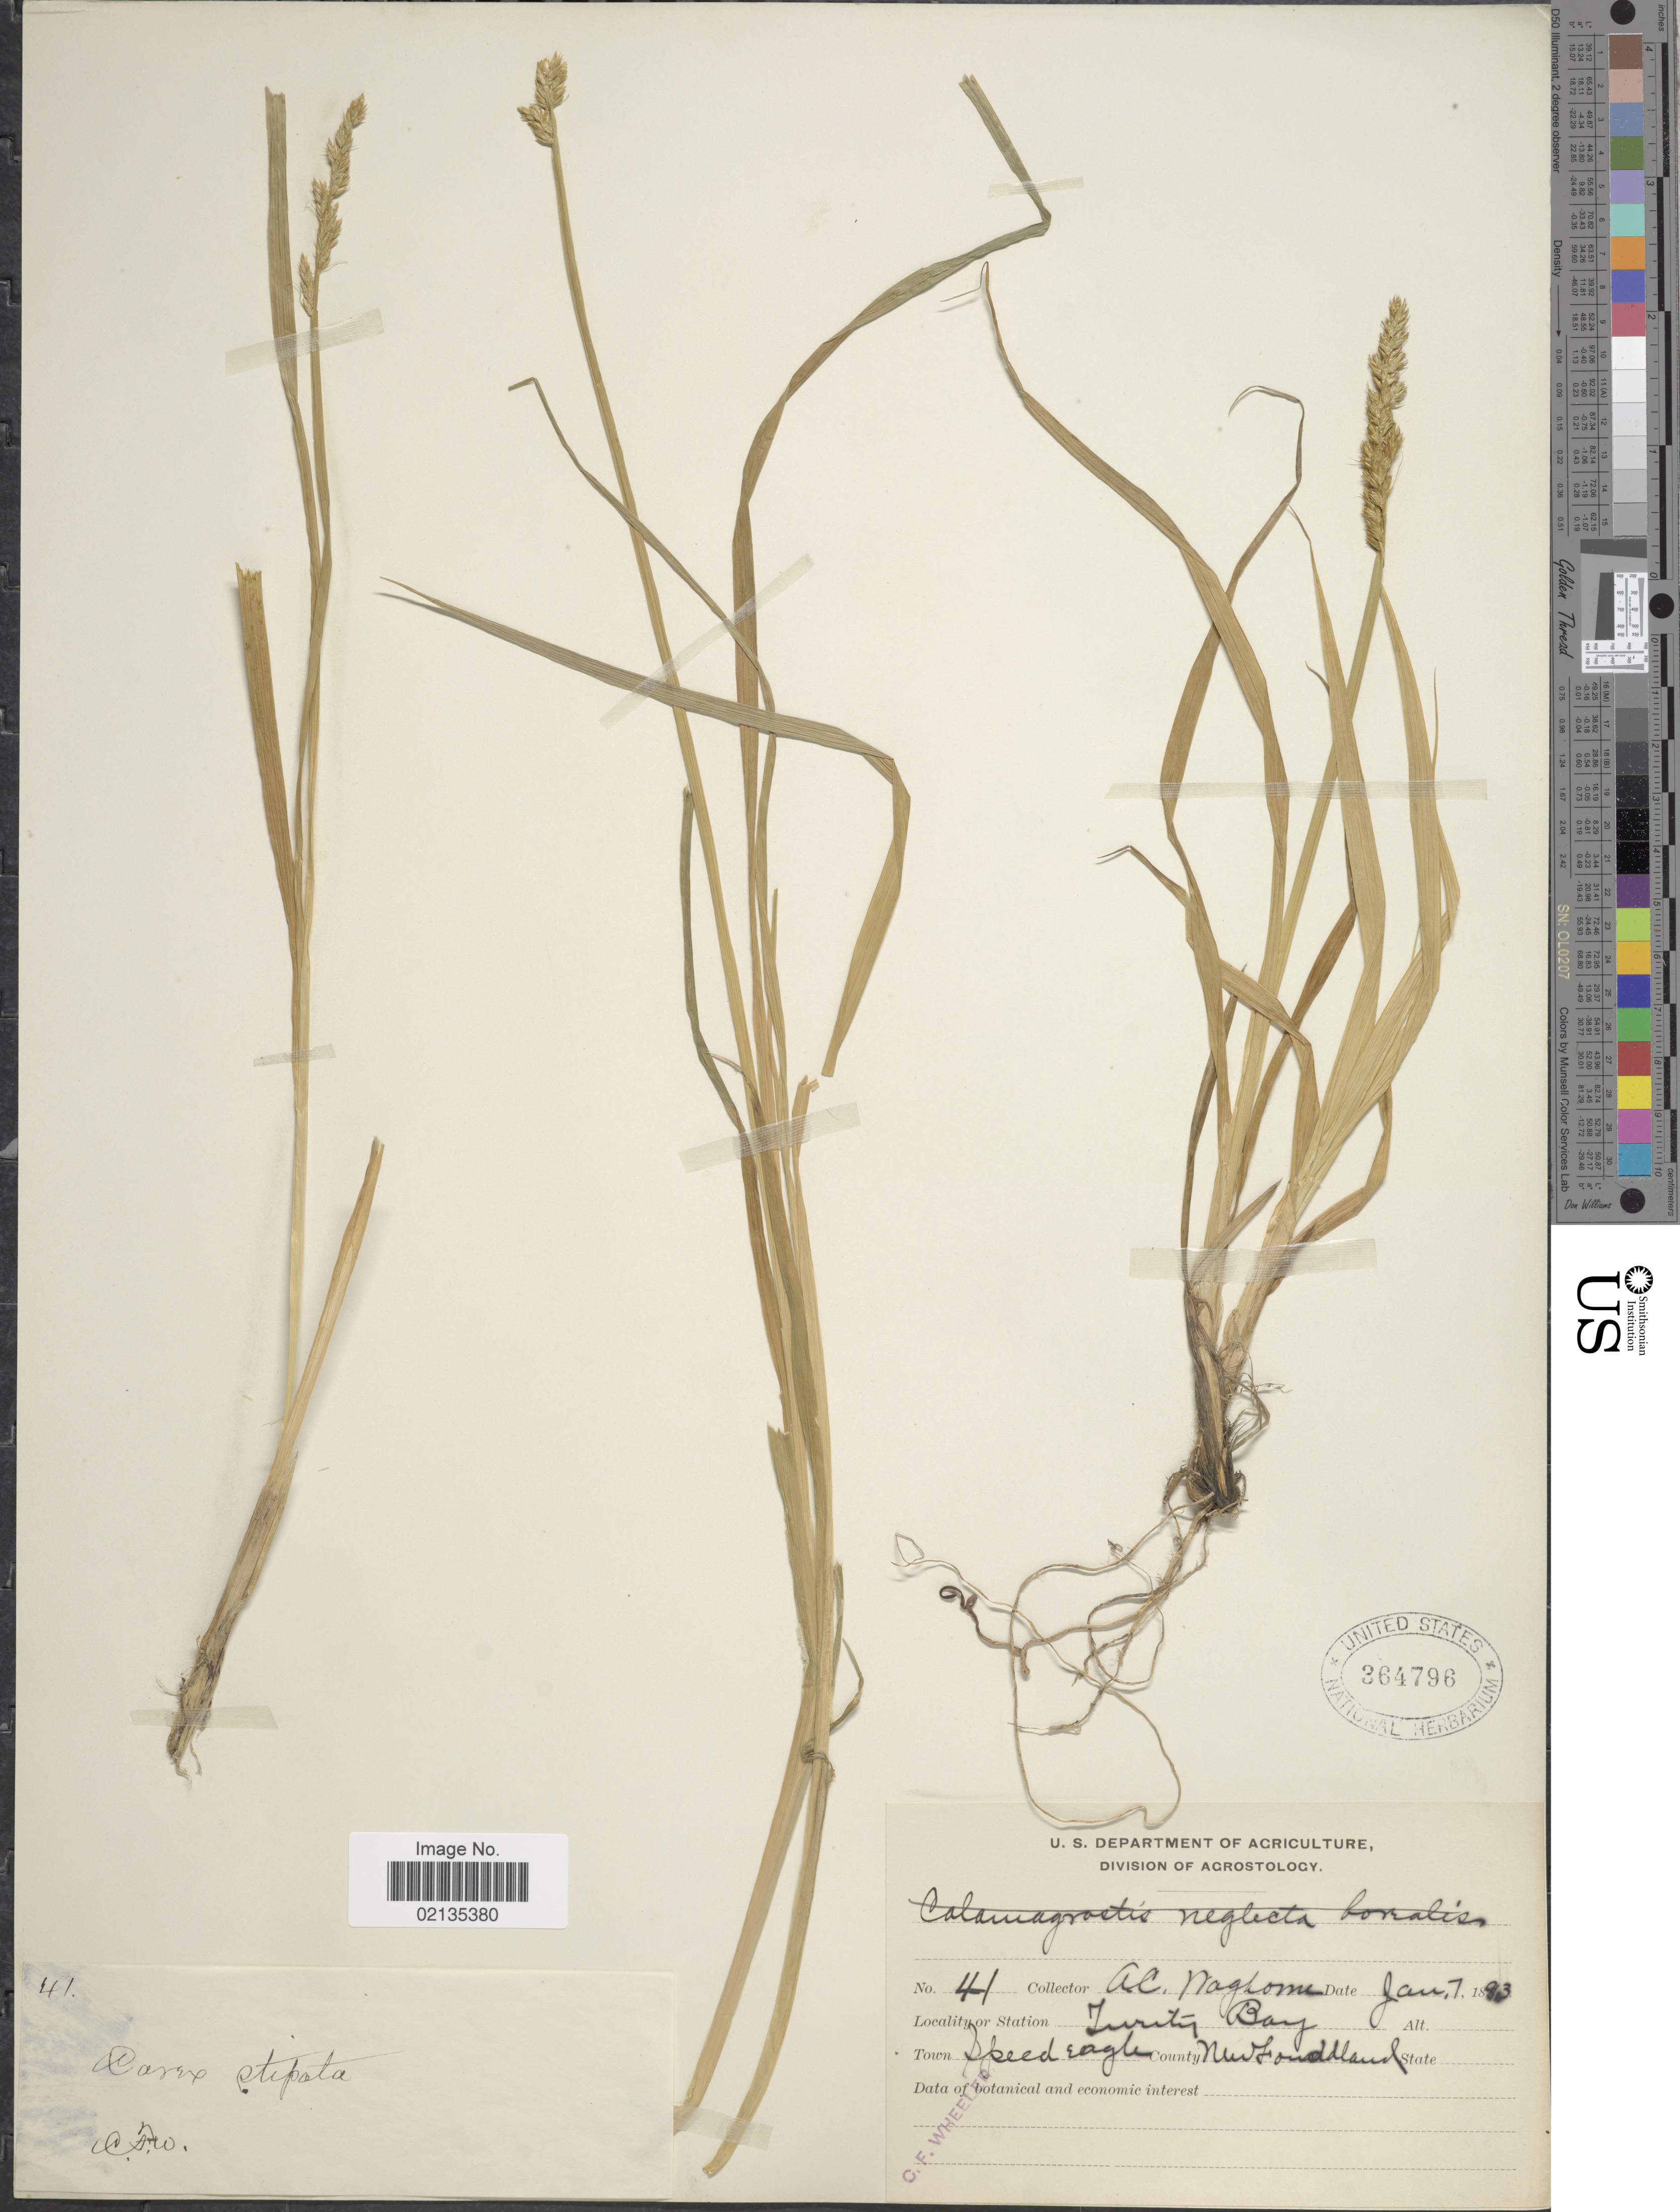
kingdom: Plantae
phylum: Tracheophyta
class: Liliopsida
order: Poales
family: Cyperaceae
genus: Carex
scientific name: Carex stipata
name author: Muhl. ex Willd.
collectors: A. Naghome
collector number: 41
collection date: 1893-01-07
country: Canada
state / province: Newfoundland and Labrador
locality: Turrity Bay, Town Speed Eagle, County Newfoundland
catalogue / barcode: US 364796